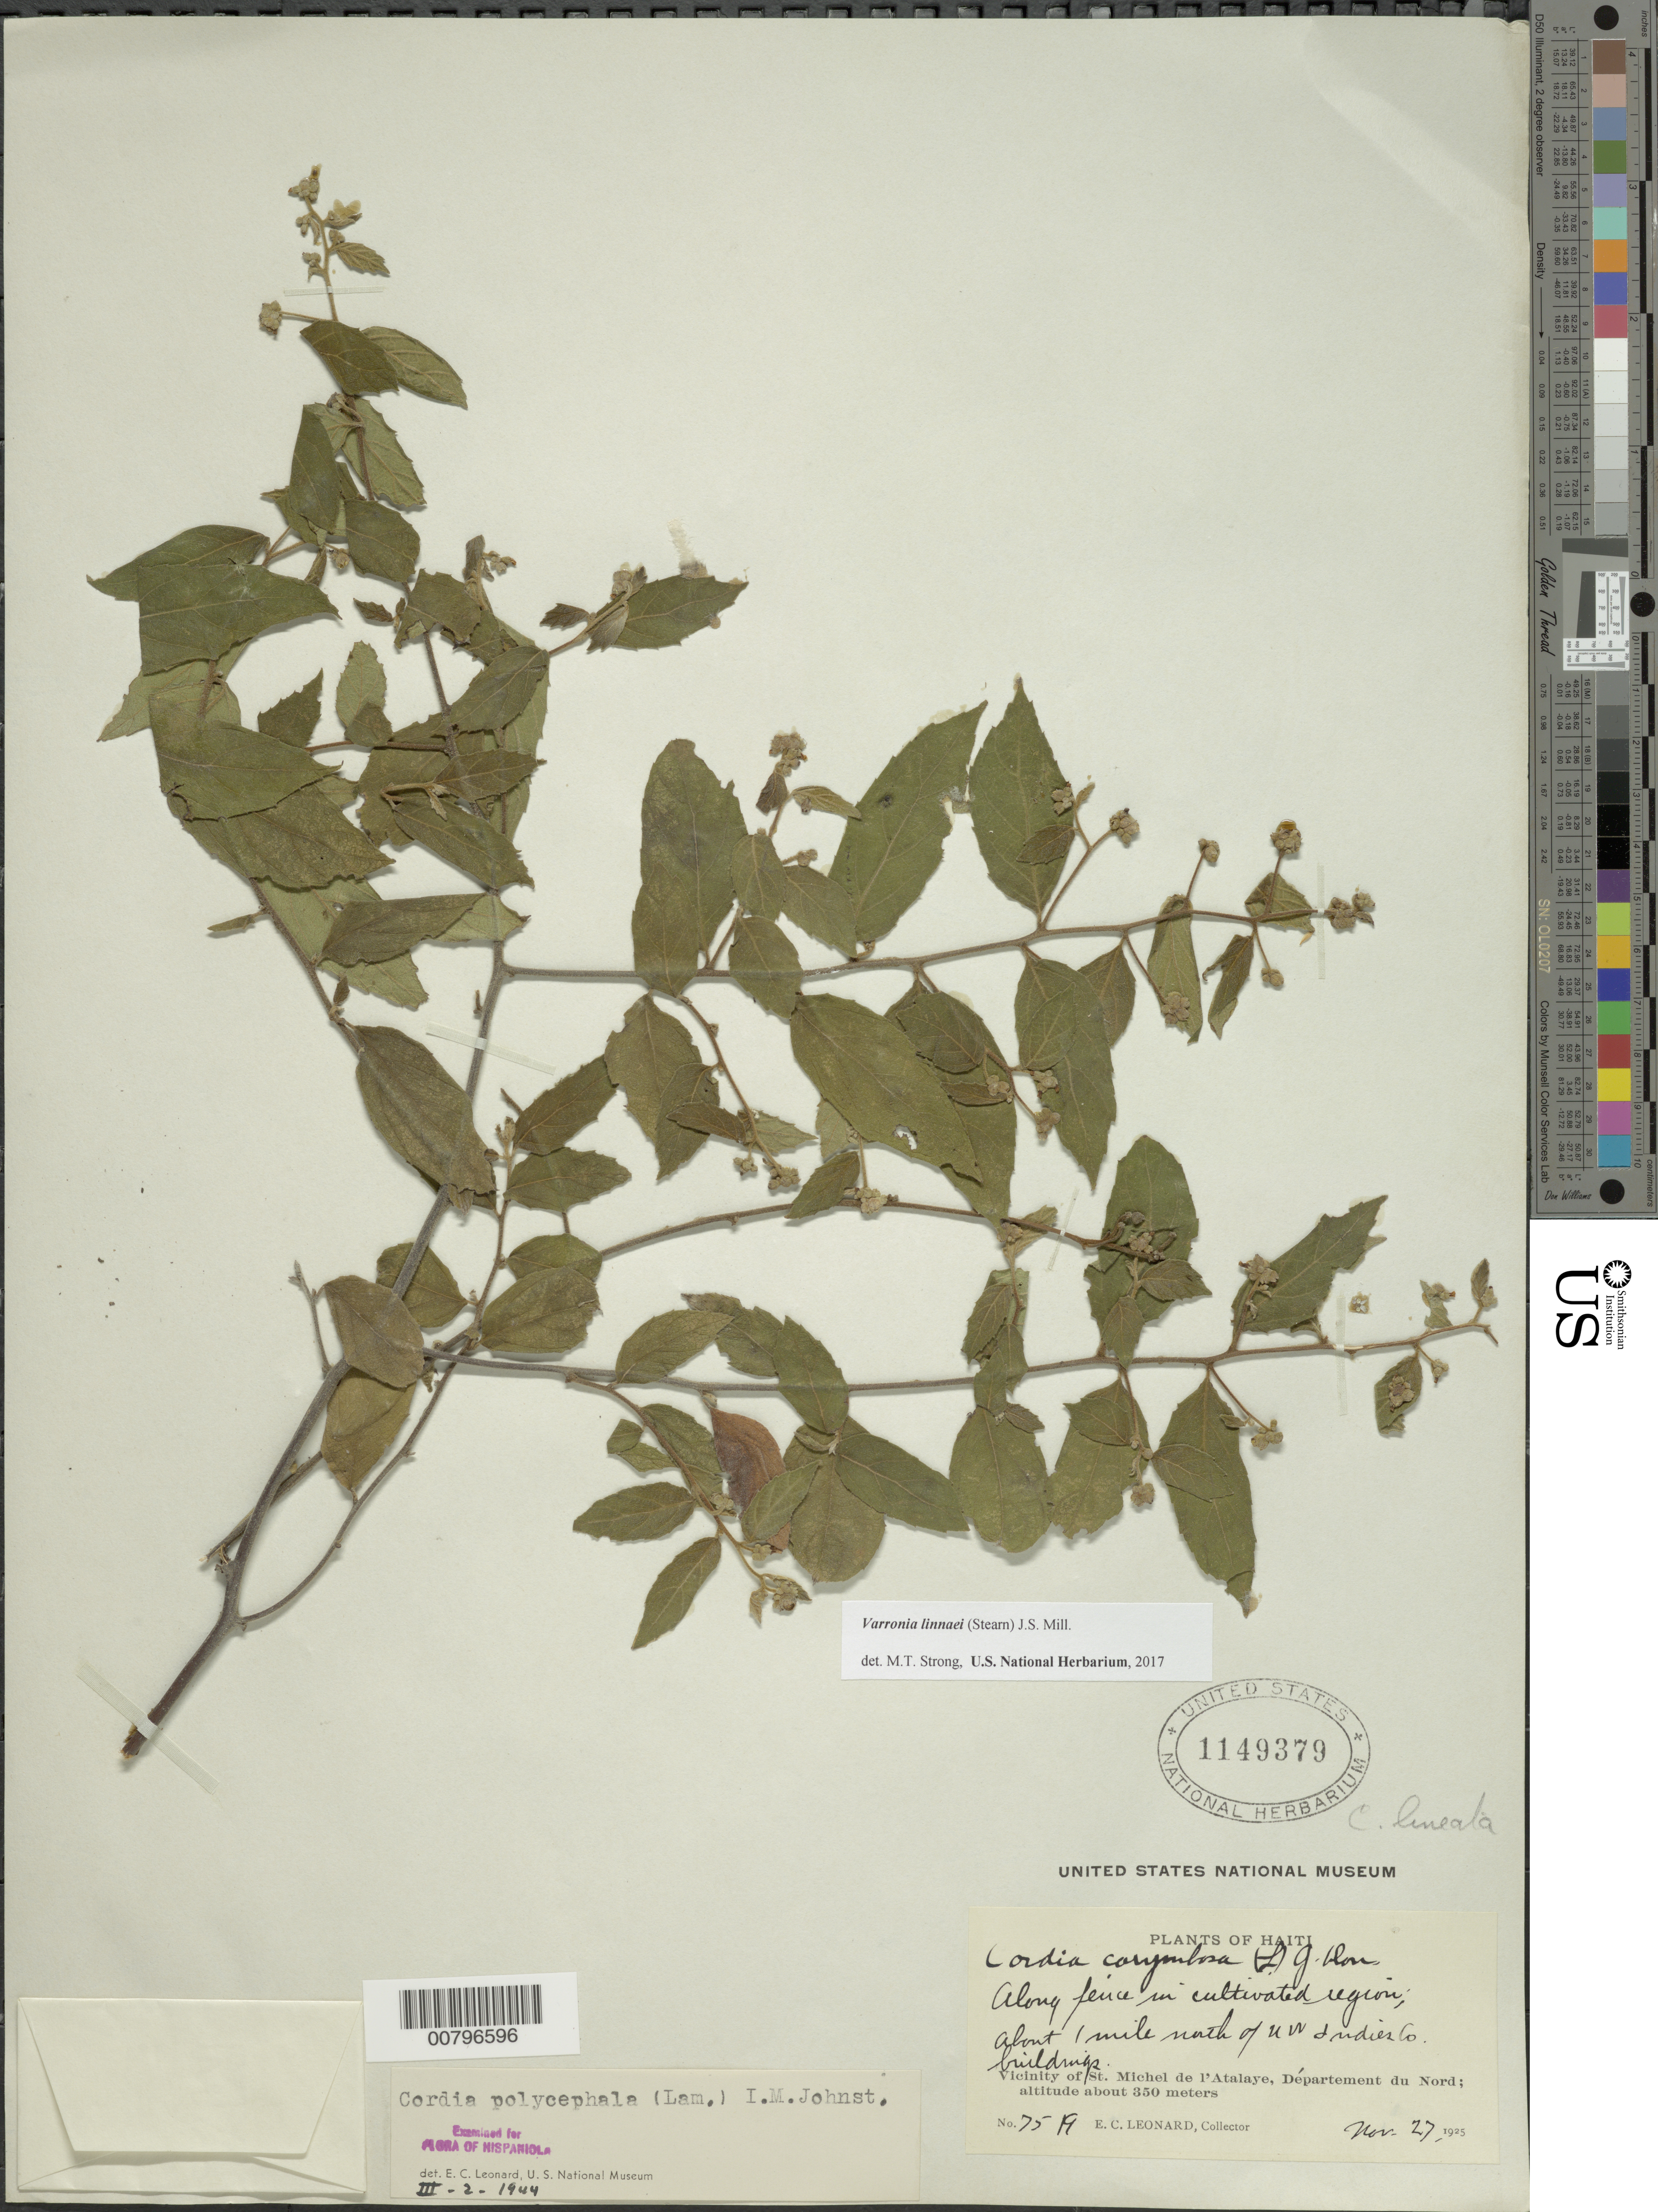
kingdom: Plantae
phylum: Tracheophyta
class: Magnoliopsida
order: Boraginales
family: Cordiaceae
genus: Varronia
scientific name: Varronia linnaei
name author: (Stearn) J.S. Mill.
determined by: Strong, Mark T., (BOT), Smithsonian Institution - National Museum of Natural History (UNITED STATES)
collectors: E. C. Leonard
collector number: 7519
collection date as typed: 27 Nov 1925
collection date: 1925-11-27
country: Haiti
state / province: Nord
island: Hispaniola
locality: Vicinity of St. Michel de l'Atalaye, about 1 mile north of NW Indies Co. buildings.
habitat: Along fence in cultivated region.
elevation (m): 350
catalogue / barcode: US 1149379